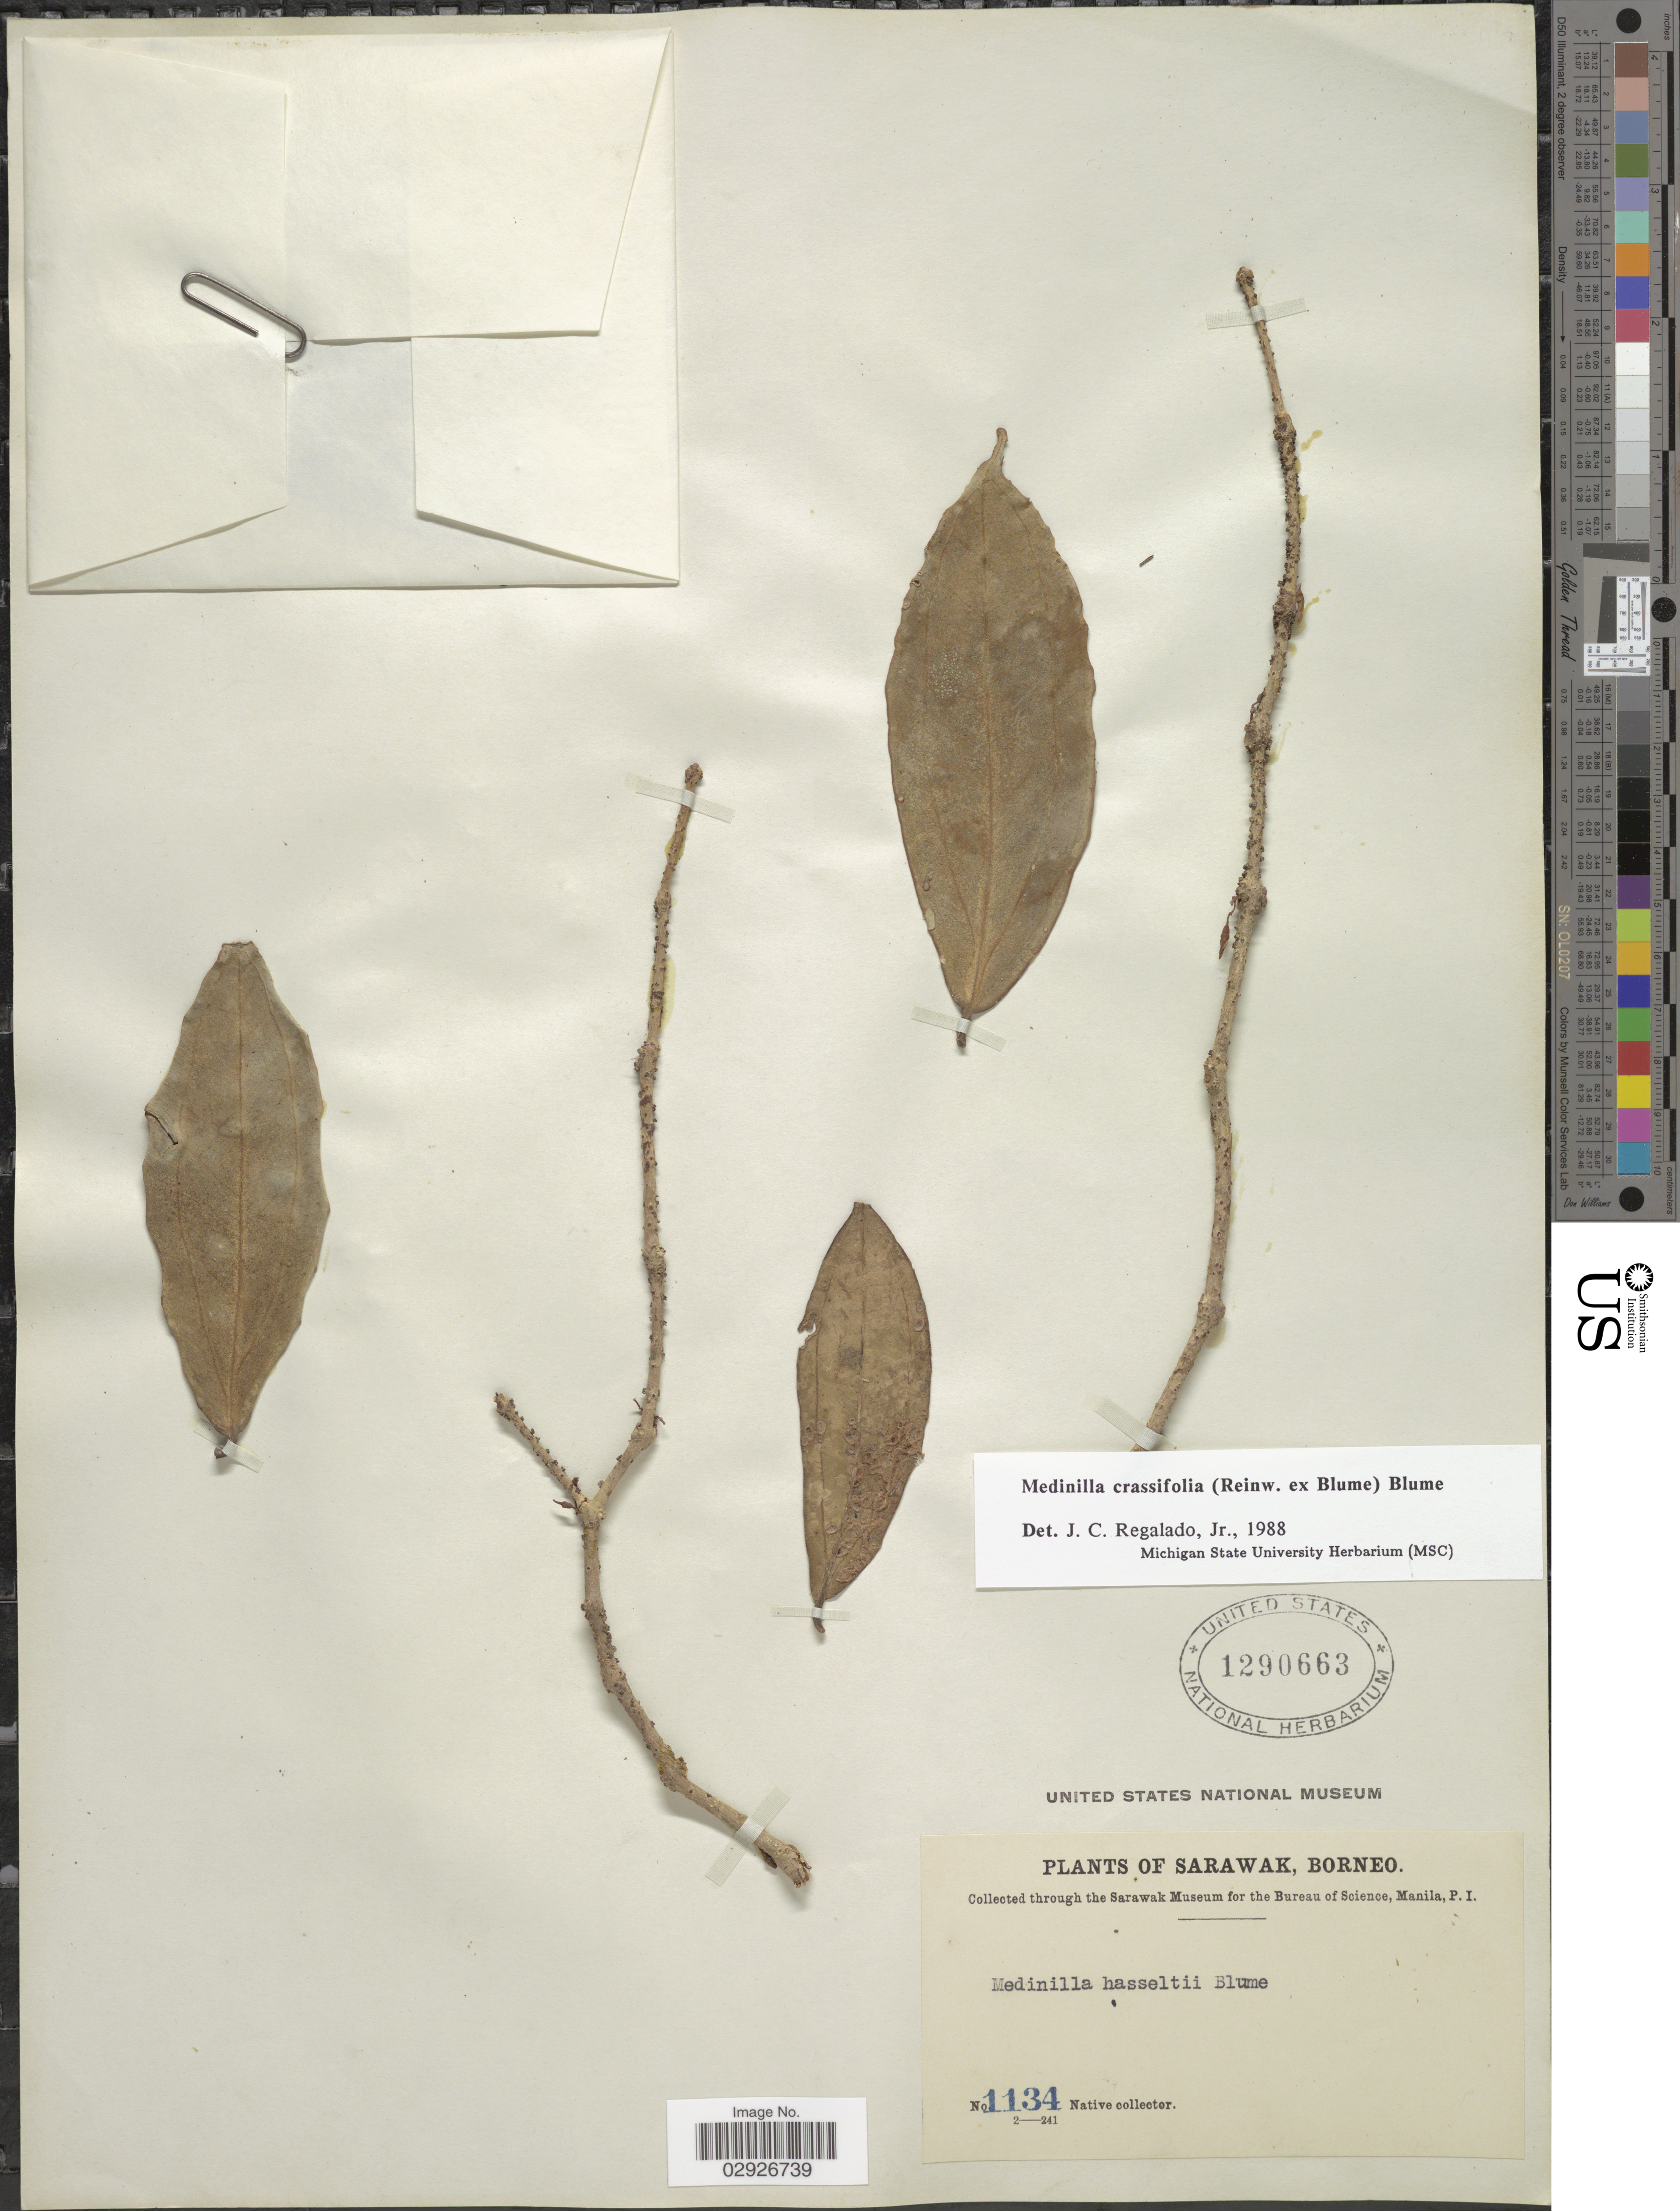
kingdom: Plantae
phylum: Tracheophyta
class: Magnoliopsida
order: Myrtales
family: Melastomataceae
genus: Medinilla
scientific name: Medinilla crassifolia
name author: Blume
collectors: Native collector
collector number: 1134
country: Malaysia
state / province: Sarawak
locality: Borneo.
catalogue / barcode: US 1290663